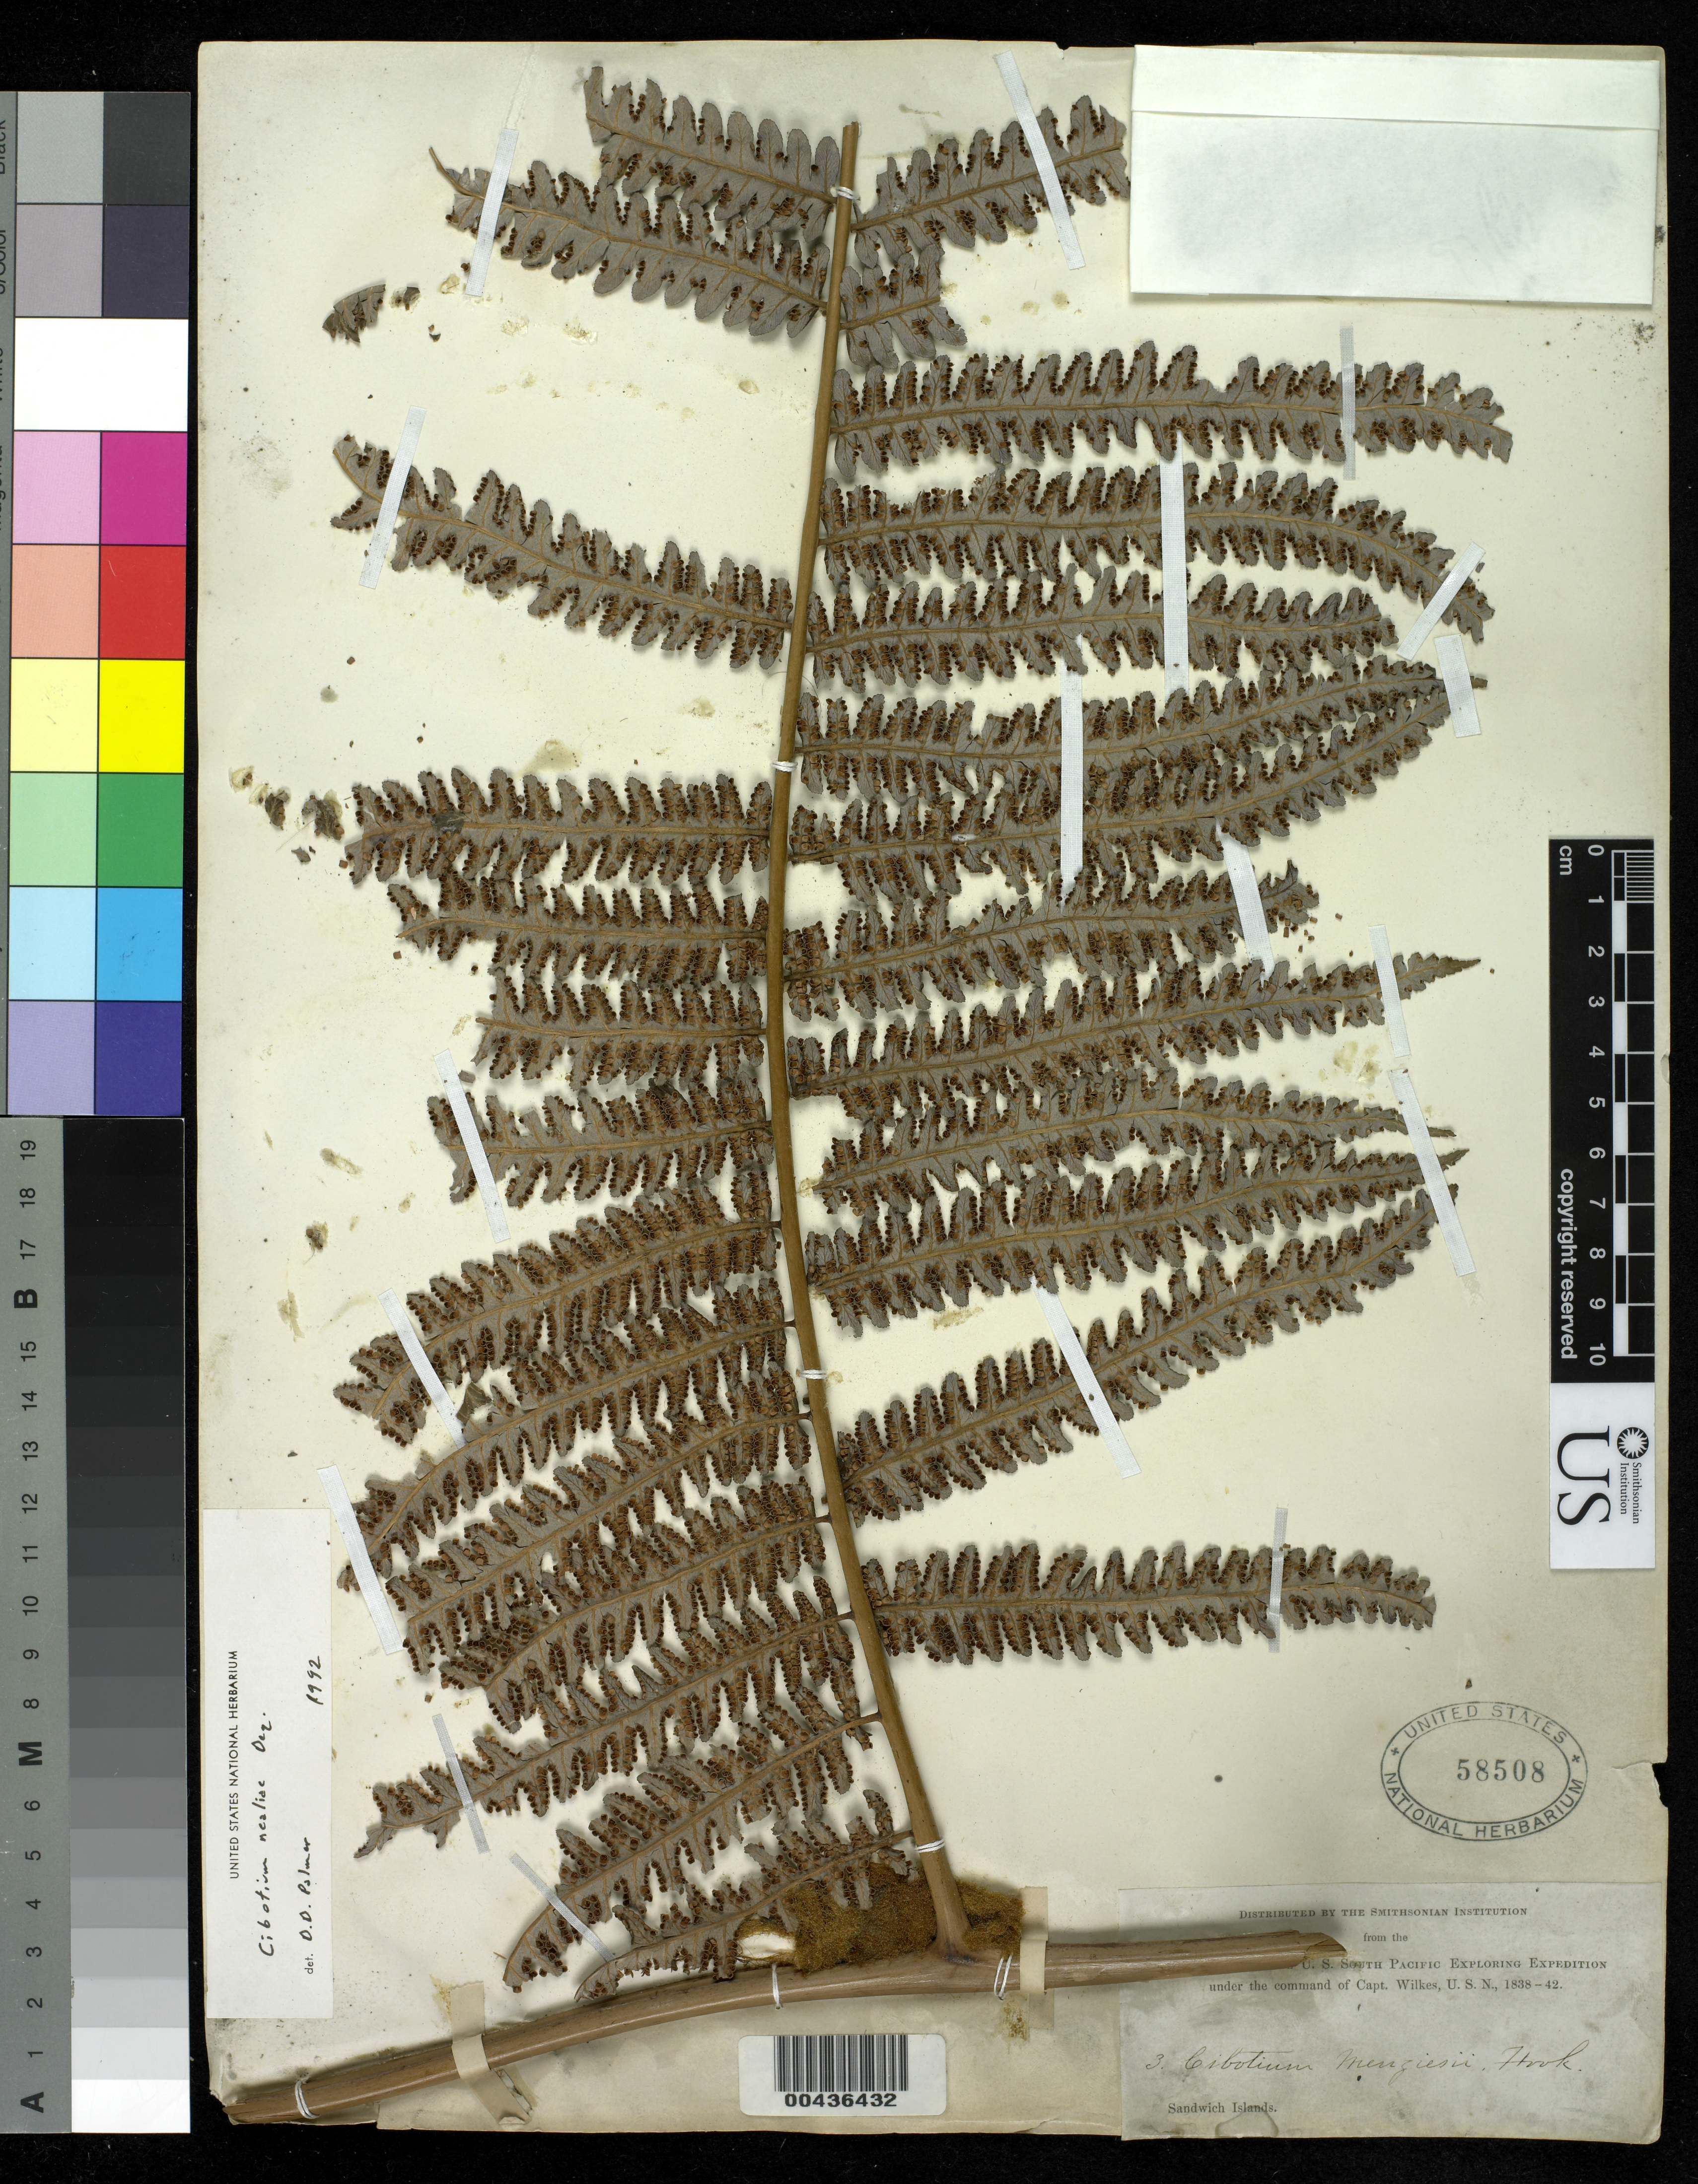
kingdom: Plantae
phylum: Tracheophyta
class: Polypodiopsida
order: Cyatheales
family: Cibotiaceae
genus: Cibotium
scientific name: Cibotium nealii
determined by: Palmer, D.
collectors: Wilkes Explor. Exped.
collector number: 3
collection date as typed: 1838 to -- --- 1842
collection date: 1838/1842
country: United States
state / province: Hawaii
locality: Sandwich Islands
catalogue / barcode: US 58508